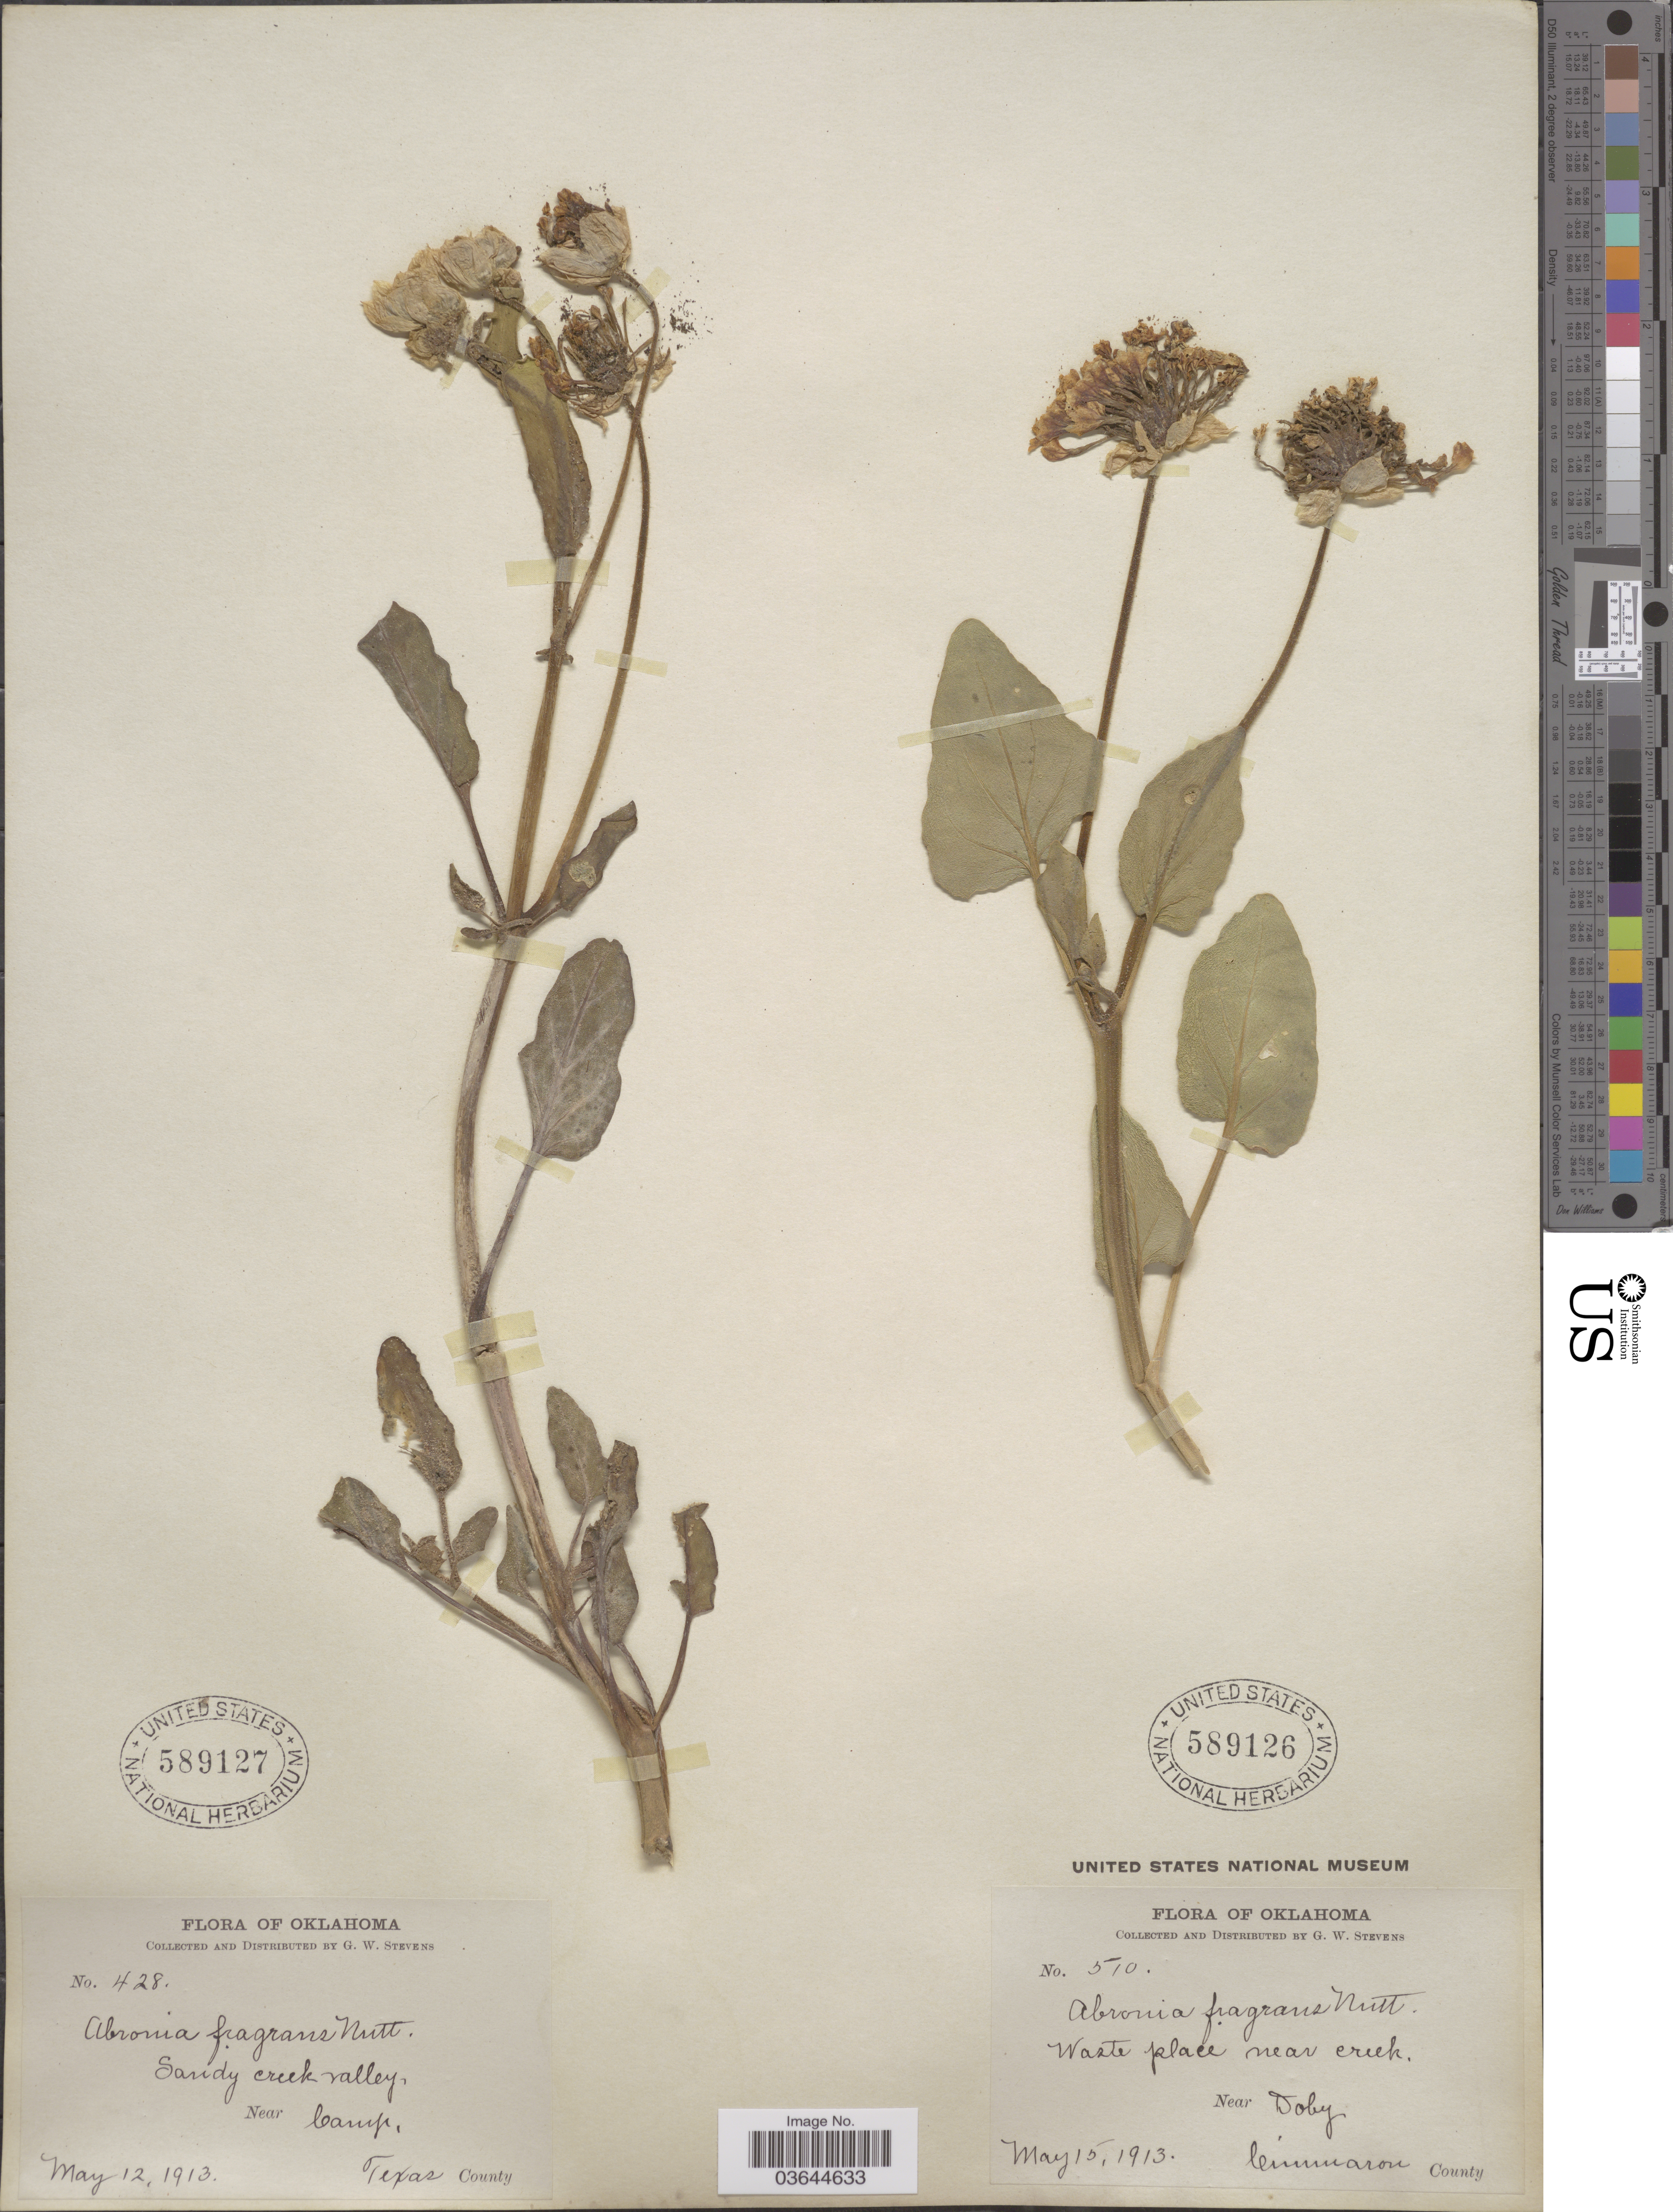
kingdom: Plantae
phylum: Tracheophyta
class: Magnoliopsida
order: Caryophyllales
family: Nyctaginaceae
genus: Abronia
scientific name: Abronia fragrans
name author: Nutt. ex Hook.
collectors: G. W. Stevens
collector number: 428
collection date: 1913-05-12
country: United States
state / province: Oklahoma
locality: Sandy creek valley, Near Camp, Texas County.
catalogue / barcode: US 589127